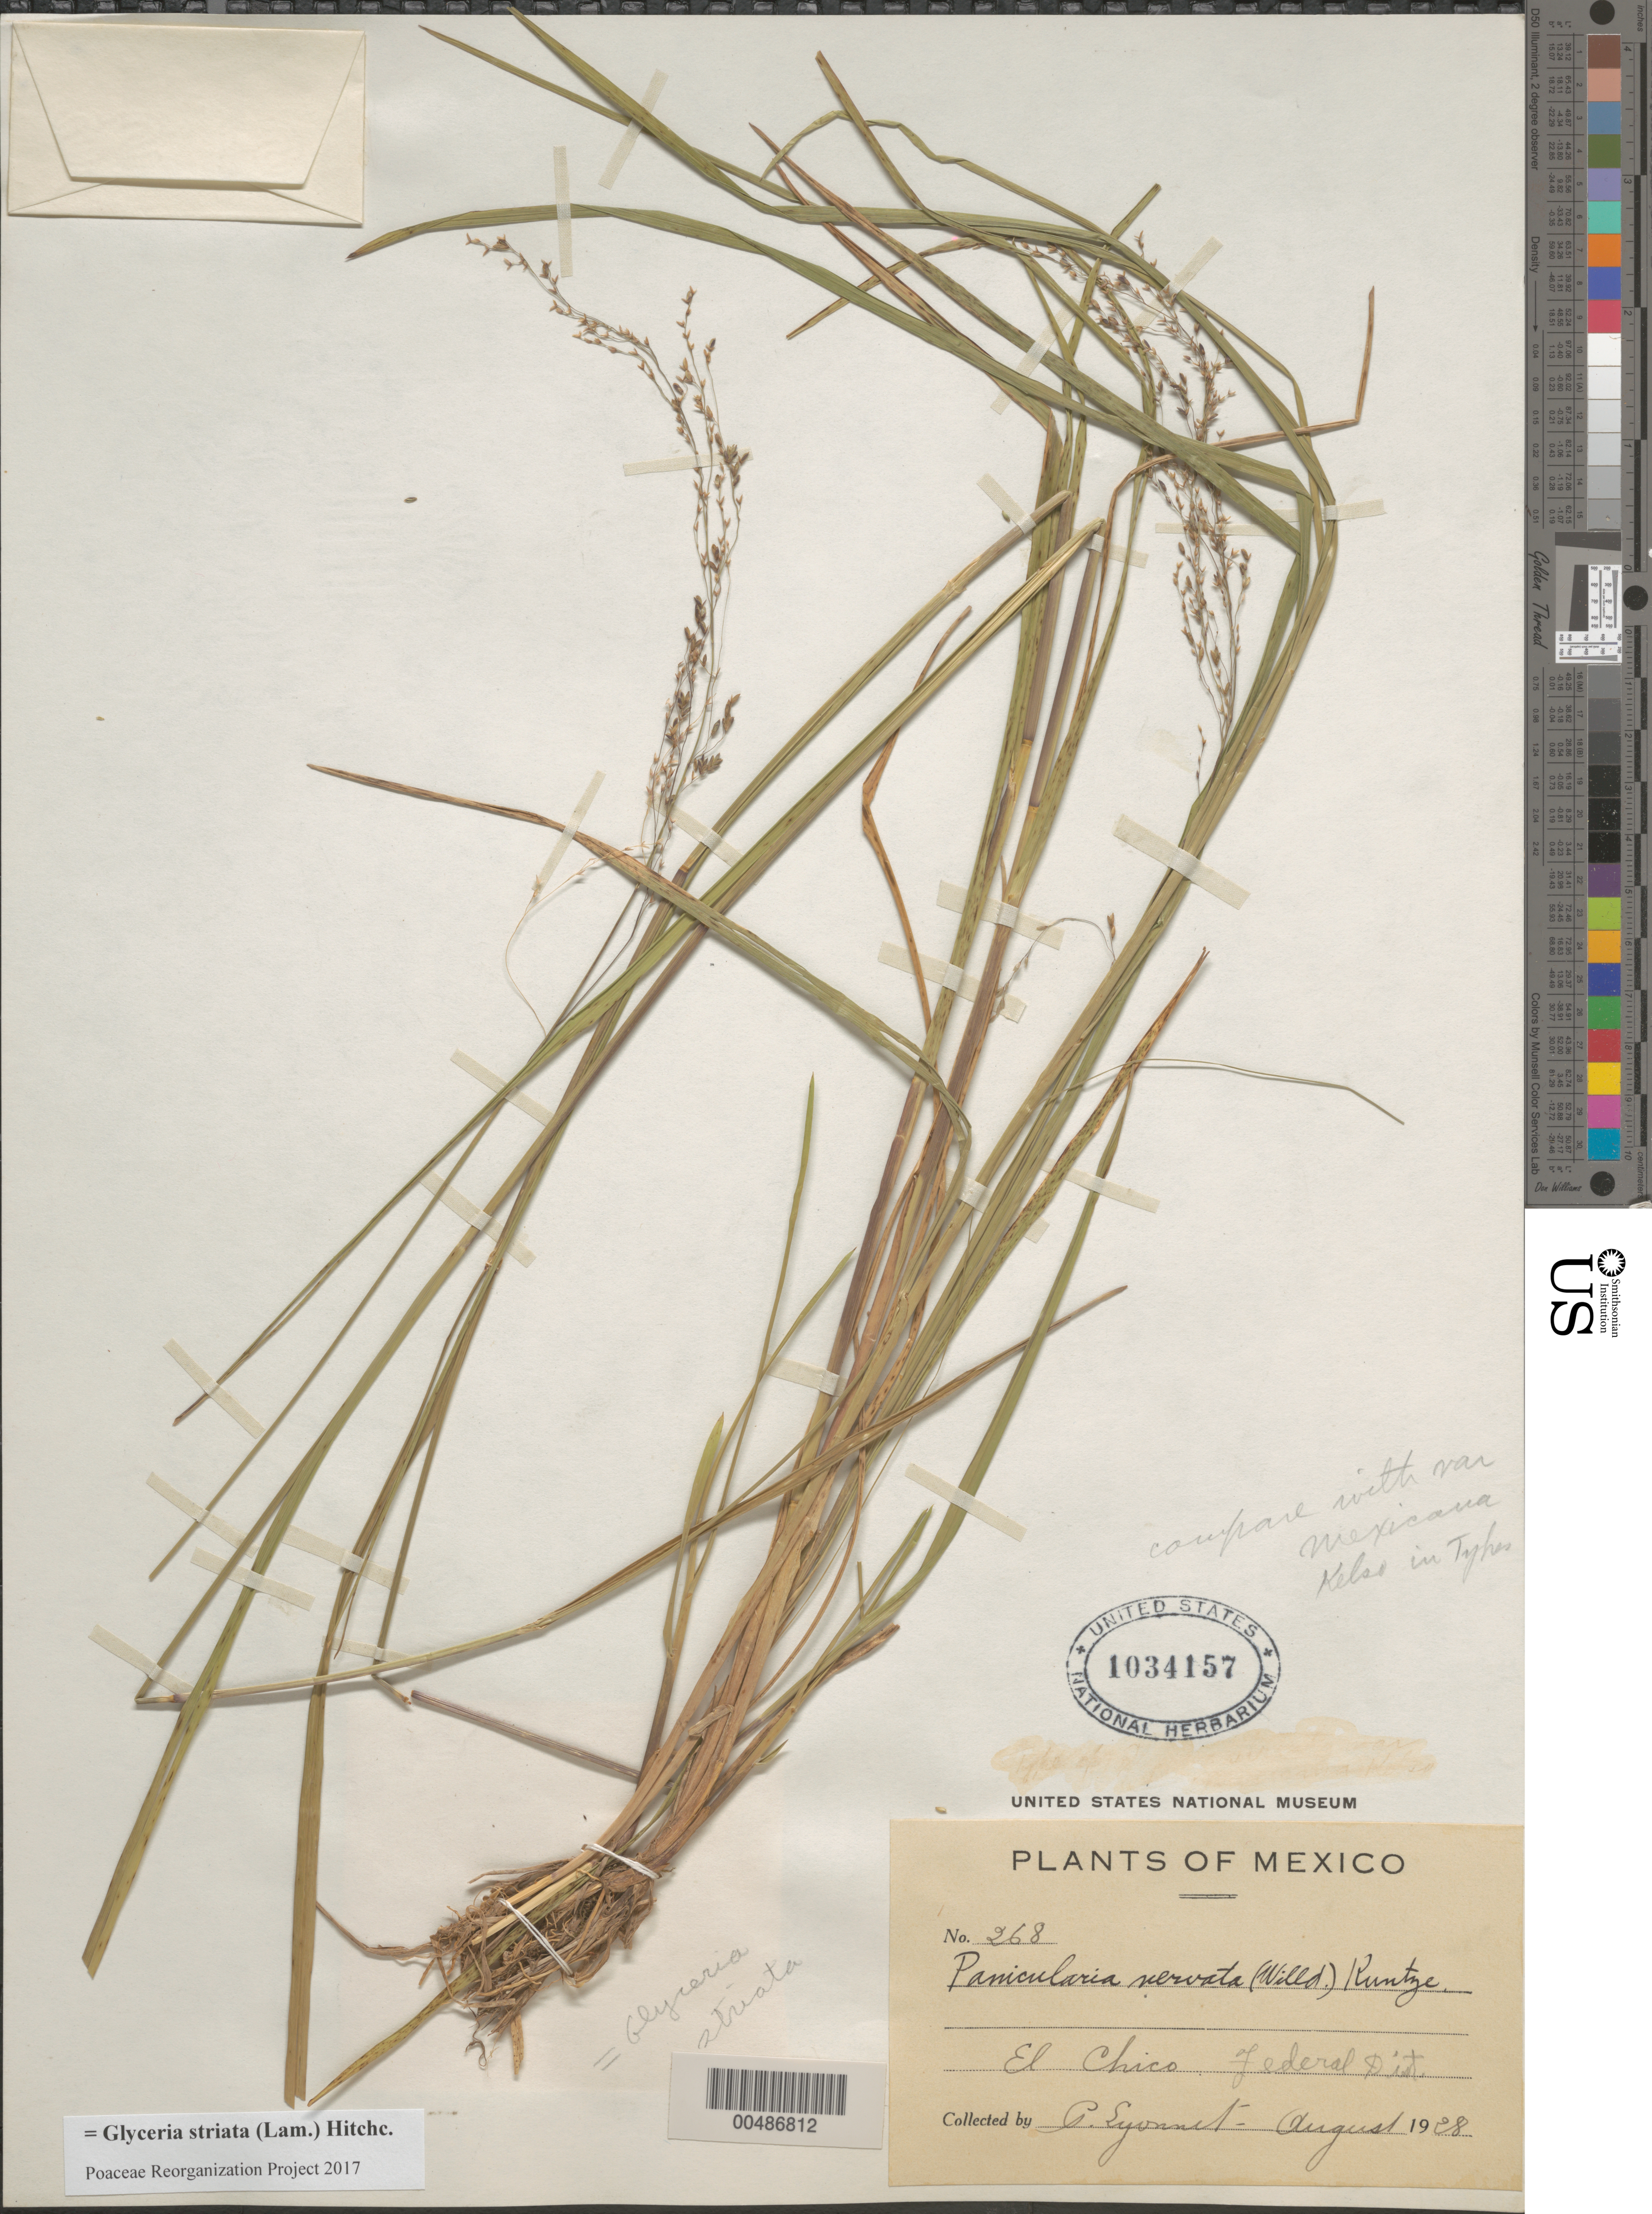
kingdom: Plantae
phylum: Tracheophyta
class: Liliopsida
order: Poales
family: Poaceae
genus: Glyceria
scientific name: Glyceria striata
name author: (Lam.) Hitchc.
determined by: Poaceae Reorganization Project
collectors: P. Lyonnet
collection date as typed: Aug 1938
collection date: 1938-08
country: Mexico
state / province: Distrito Federal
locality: El Chico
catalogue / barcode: US 1034157